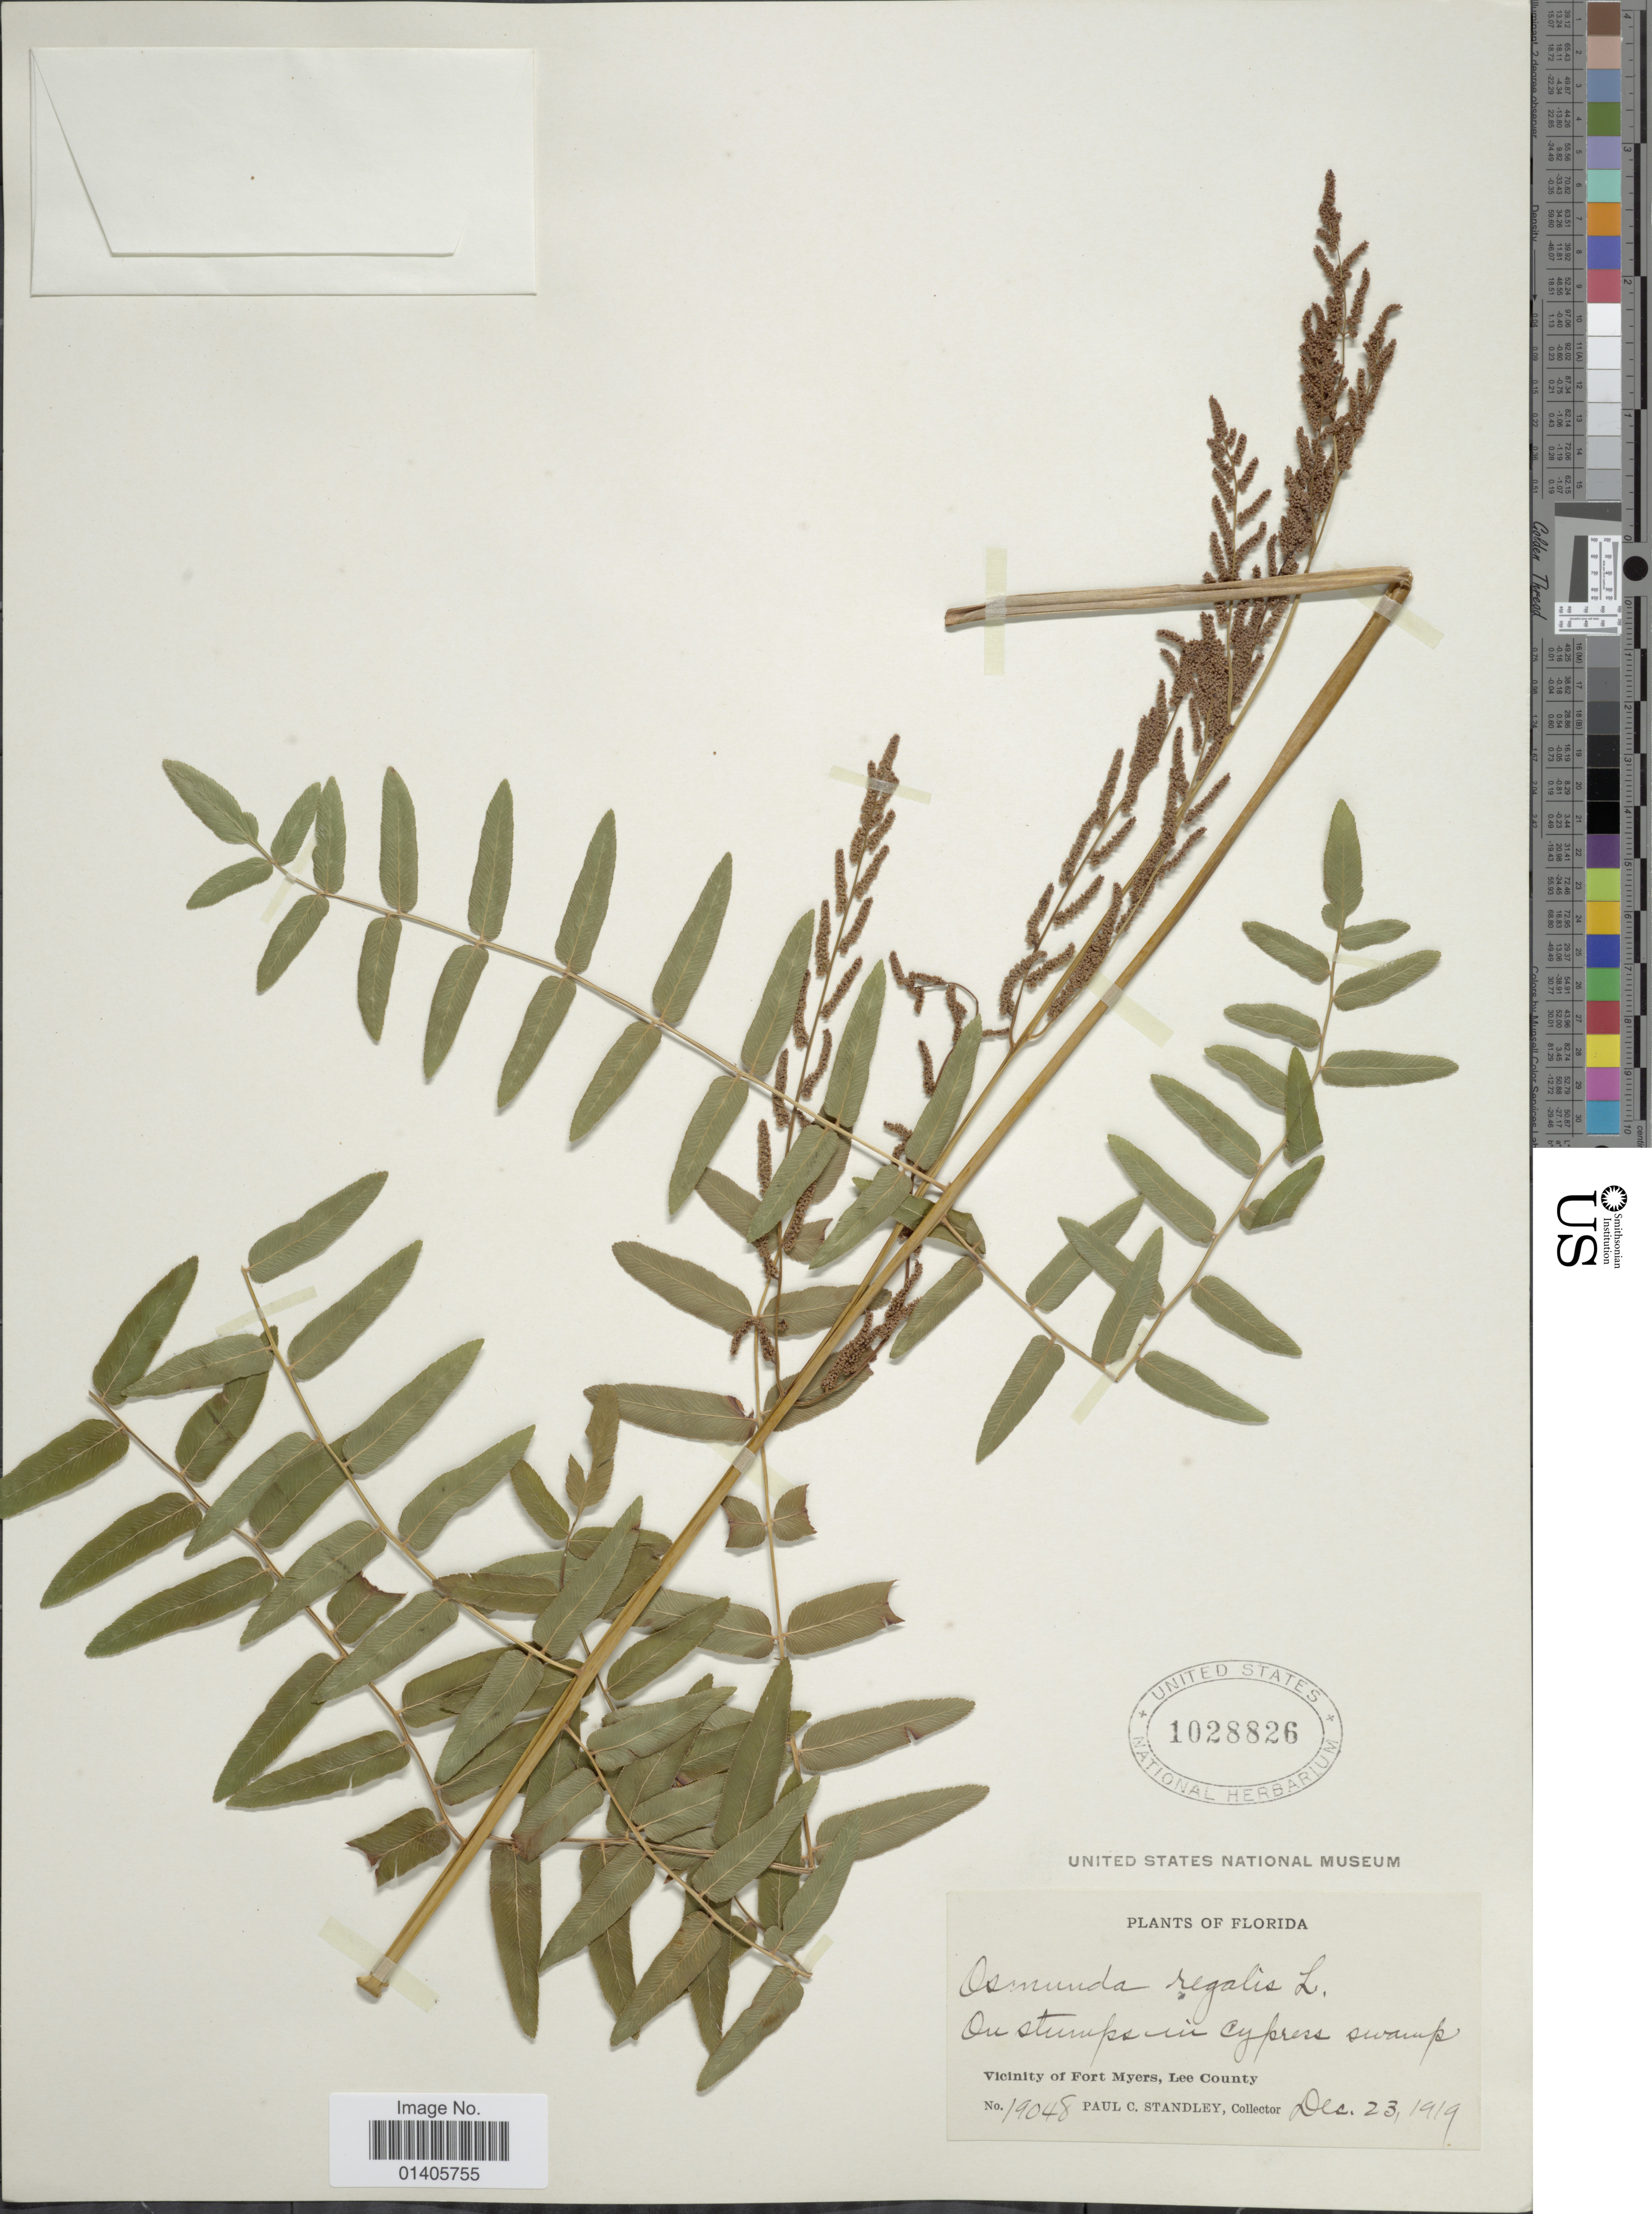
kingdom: Plantae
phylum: Tracheophyta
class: Polypodiopsida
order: Osmundales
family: Osmundaceae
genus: Osmunda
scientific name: Osmunda regalis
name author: L.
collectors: P. C. Standley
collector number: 19048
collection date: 1919-12-23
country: United States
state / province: Florida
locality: Vicinity of Fort Meyers, Lee County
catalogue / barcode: US 1028826